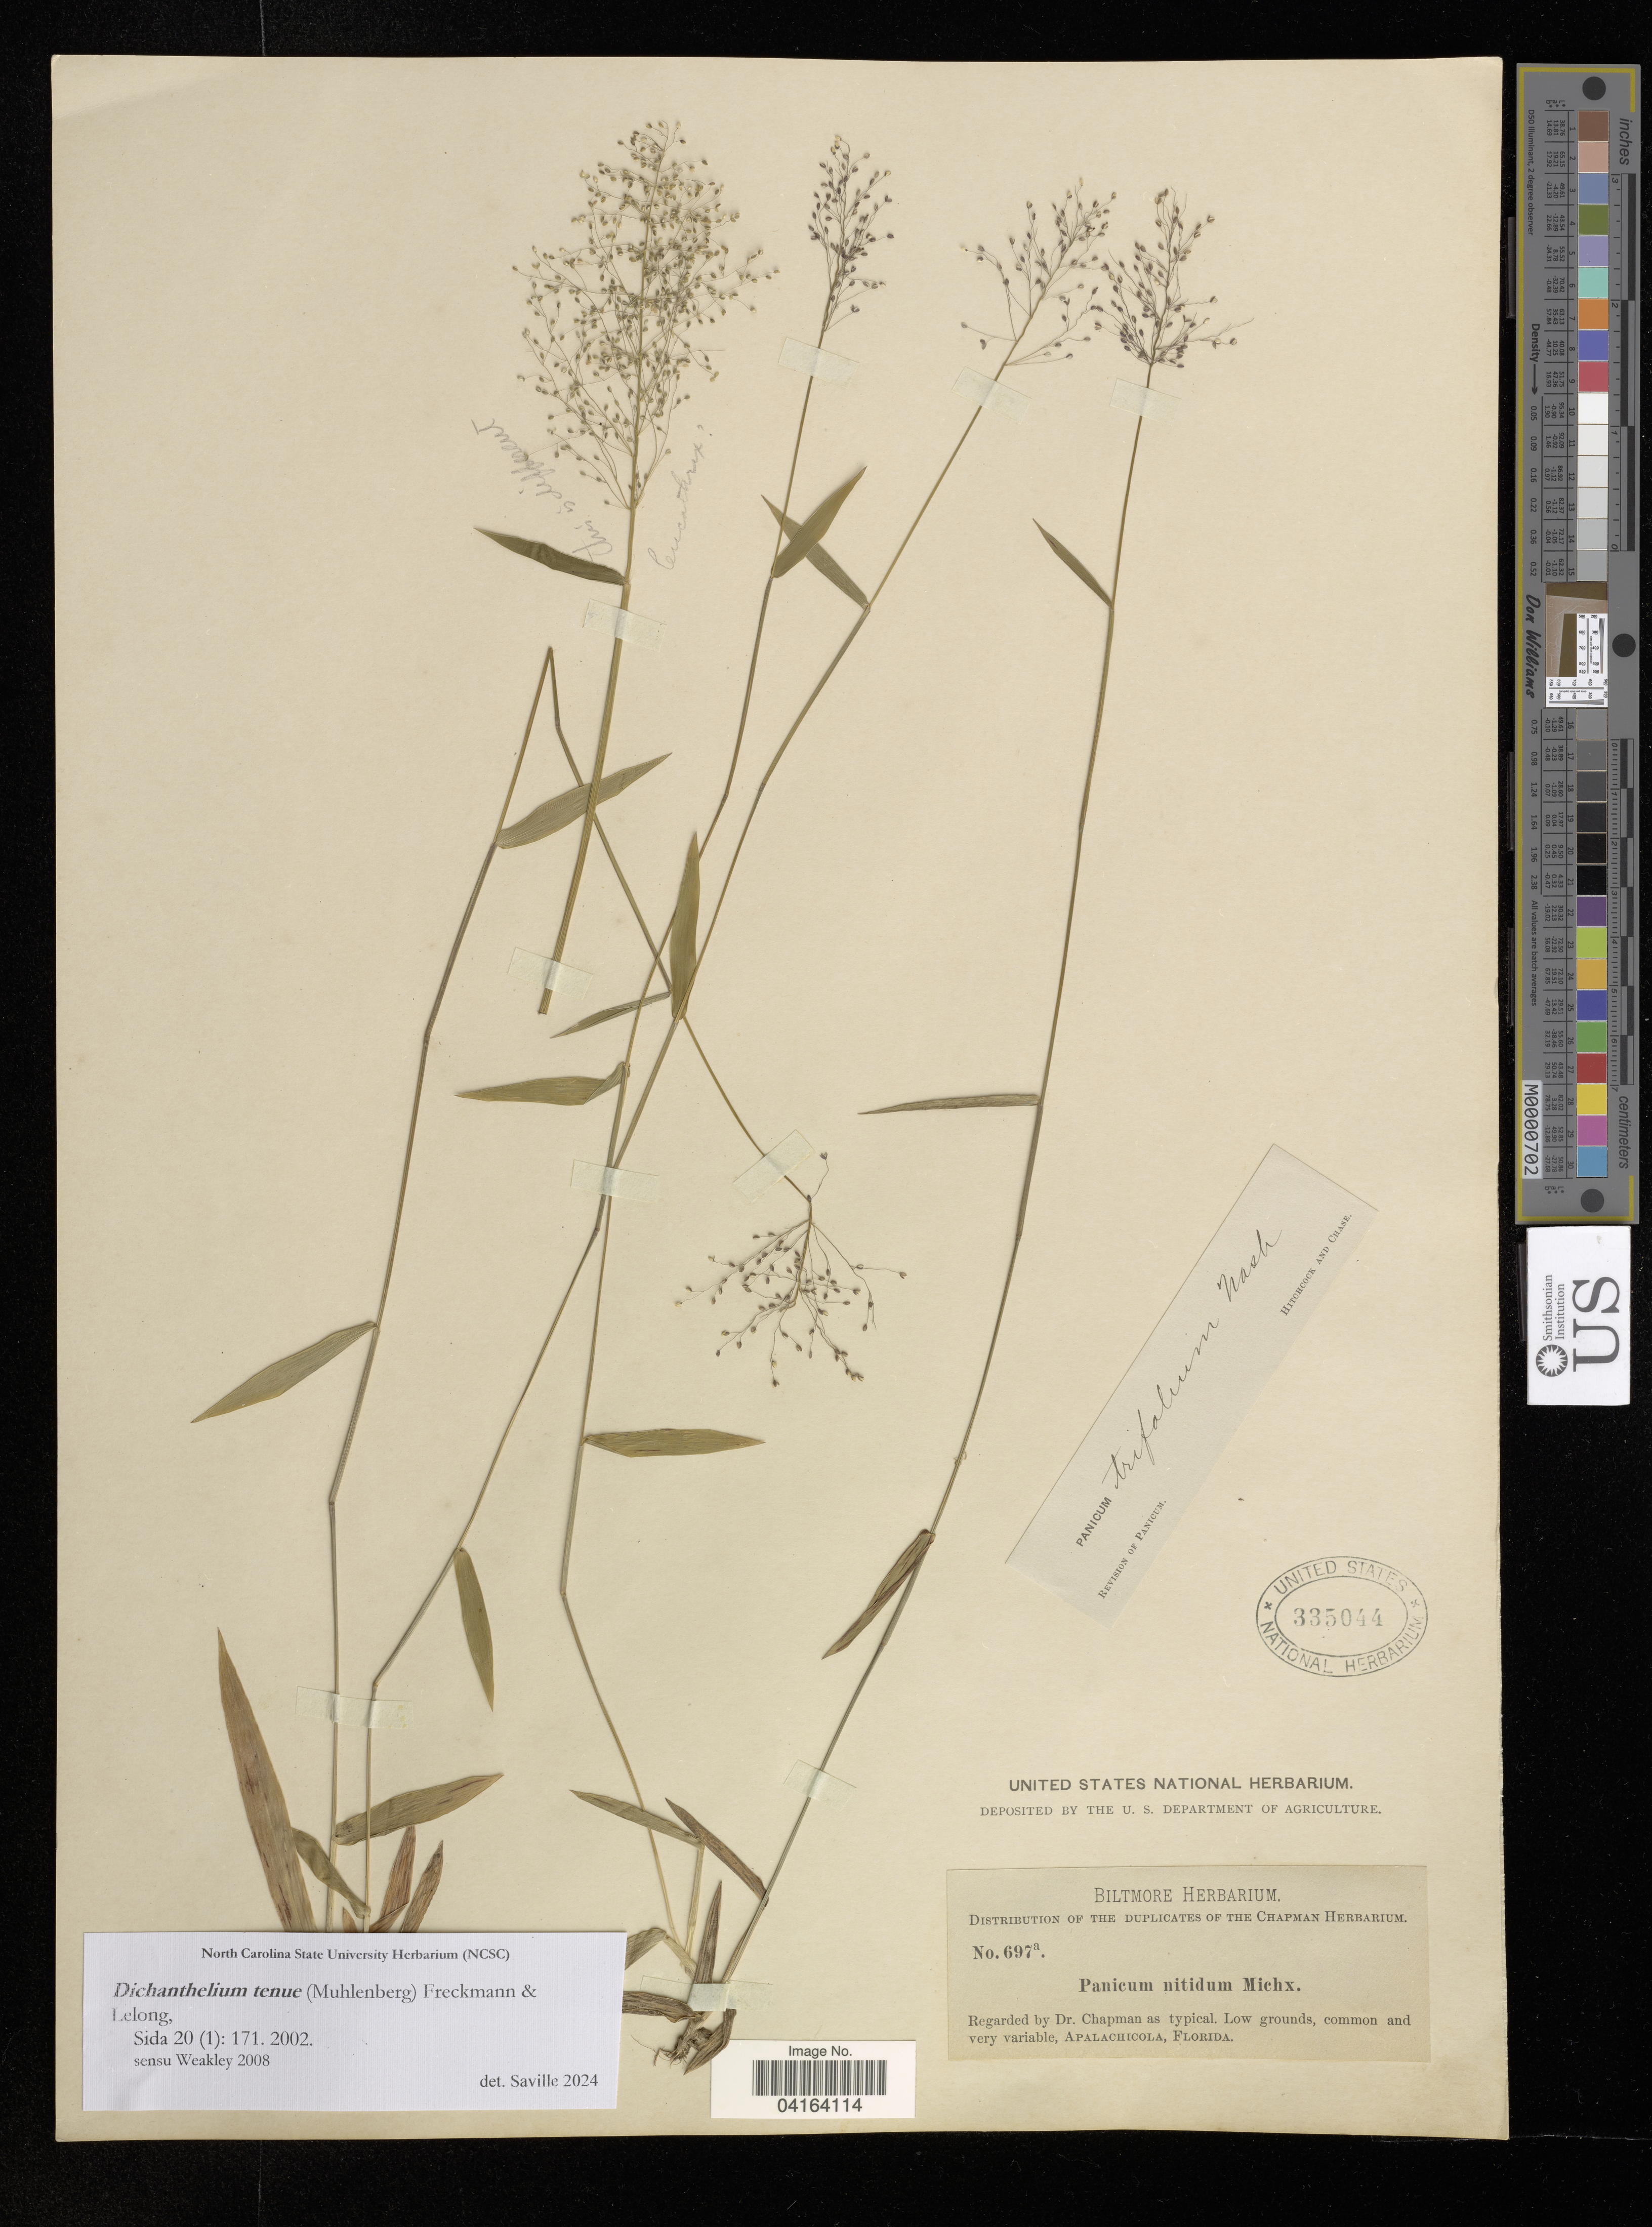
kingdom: Plantae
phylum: Tracheophyta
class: Liliopsida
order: Poales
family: Poaceae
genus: Dichanthelium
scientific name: Dichanthelium tenue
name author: (Muhl.) Freckmann & Lelong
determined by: Saville, A. C., (NCSC), North Carolina State University (UNITED STATES)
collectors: ex herb. Chapman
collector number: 697a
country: United States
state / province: Florida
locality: Low grounds, common and very variable, Apalachicola.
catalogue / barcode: US 335044